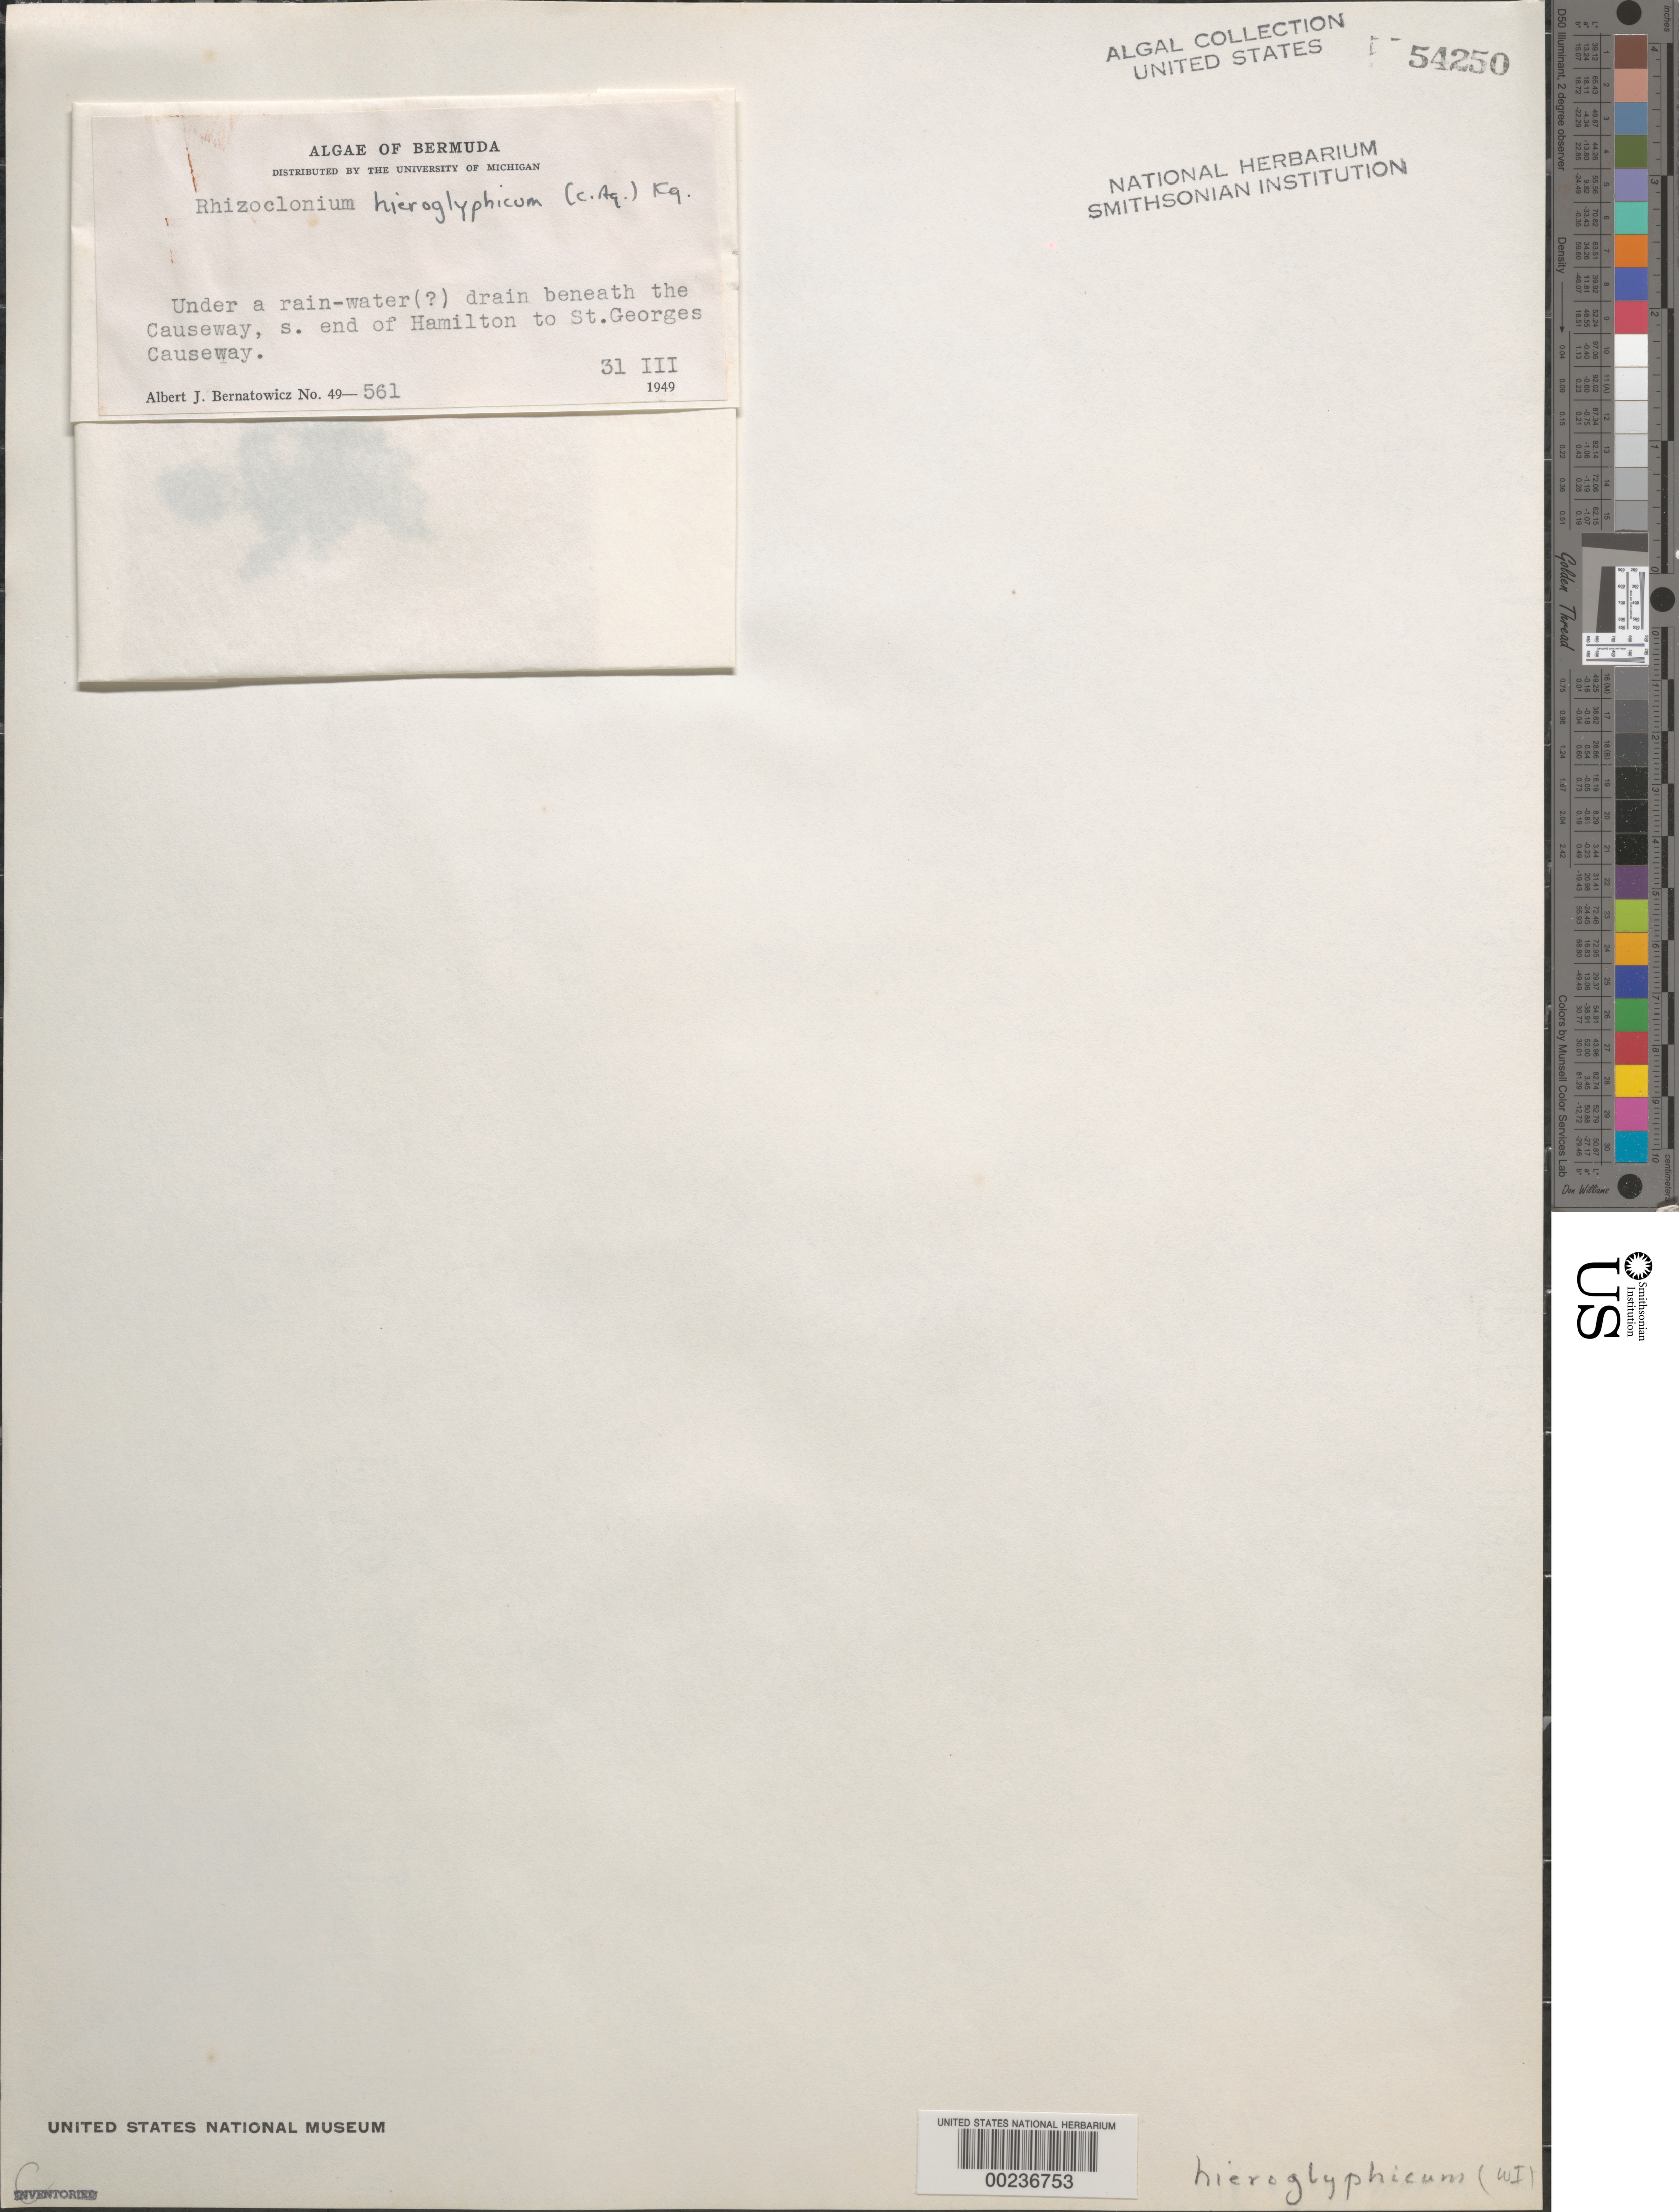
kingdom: Plantae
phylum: Chlorophyta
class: Ulvophyceae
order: Cladophorales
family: Cladophoraceae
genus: Rhizoclonium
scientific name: Rhizoclonium hieroglyphicum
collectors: A. Bernatowicz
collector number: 49-561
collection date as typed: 31 Mar 1949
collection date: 1949-03-31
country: Bermuda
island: Bermuda Island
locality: St. Georges Causeway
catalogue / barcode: US 54250